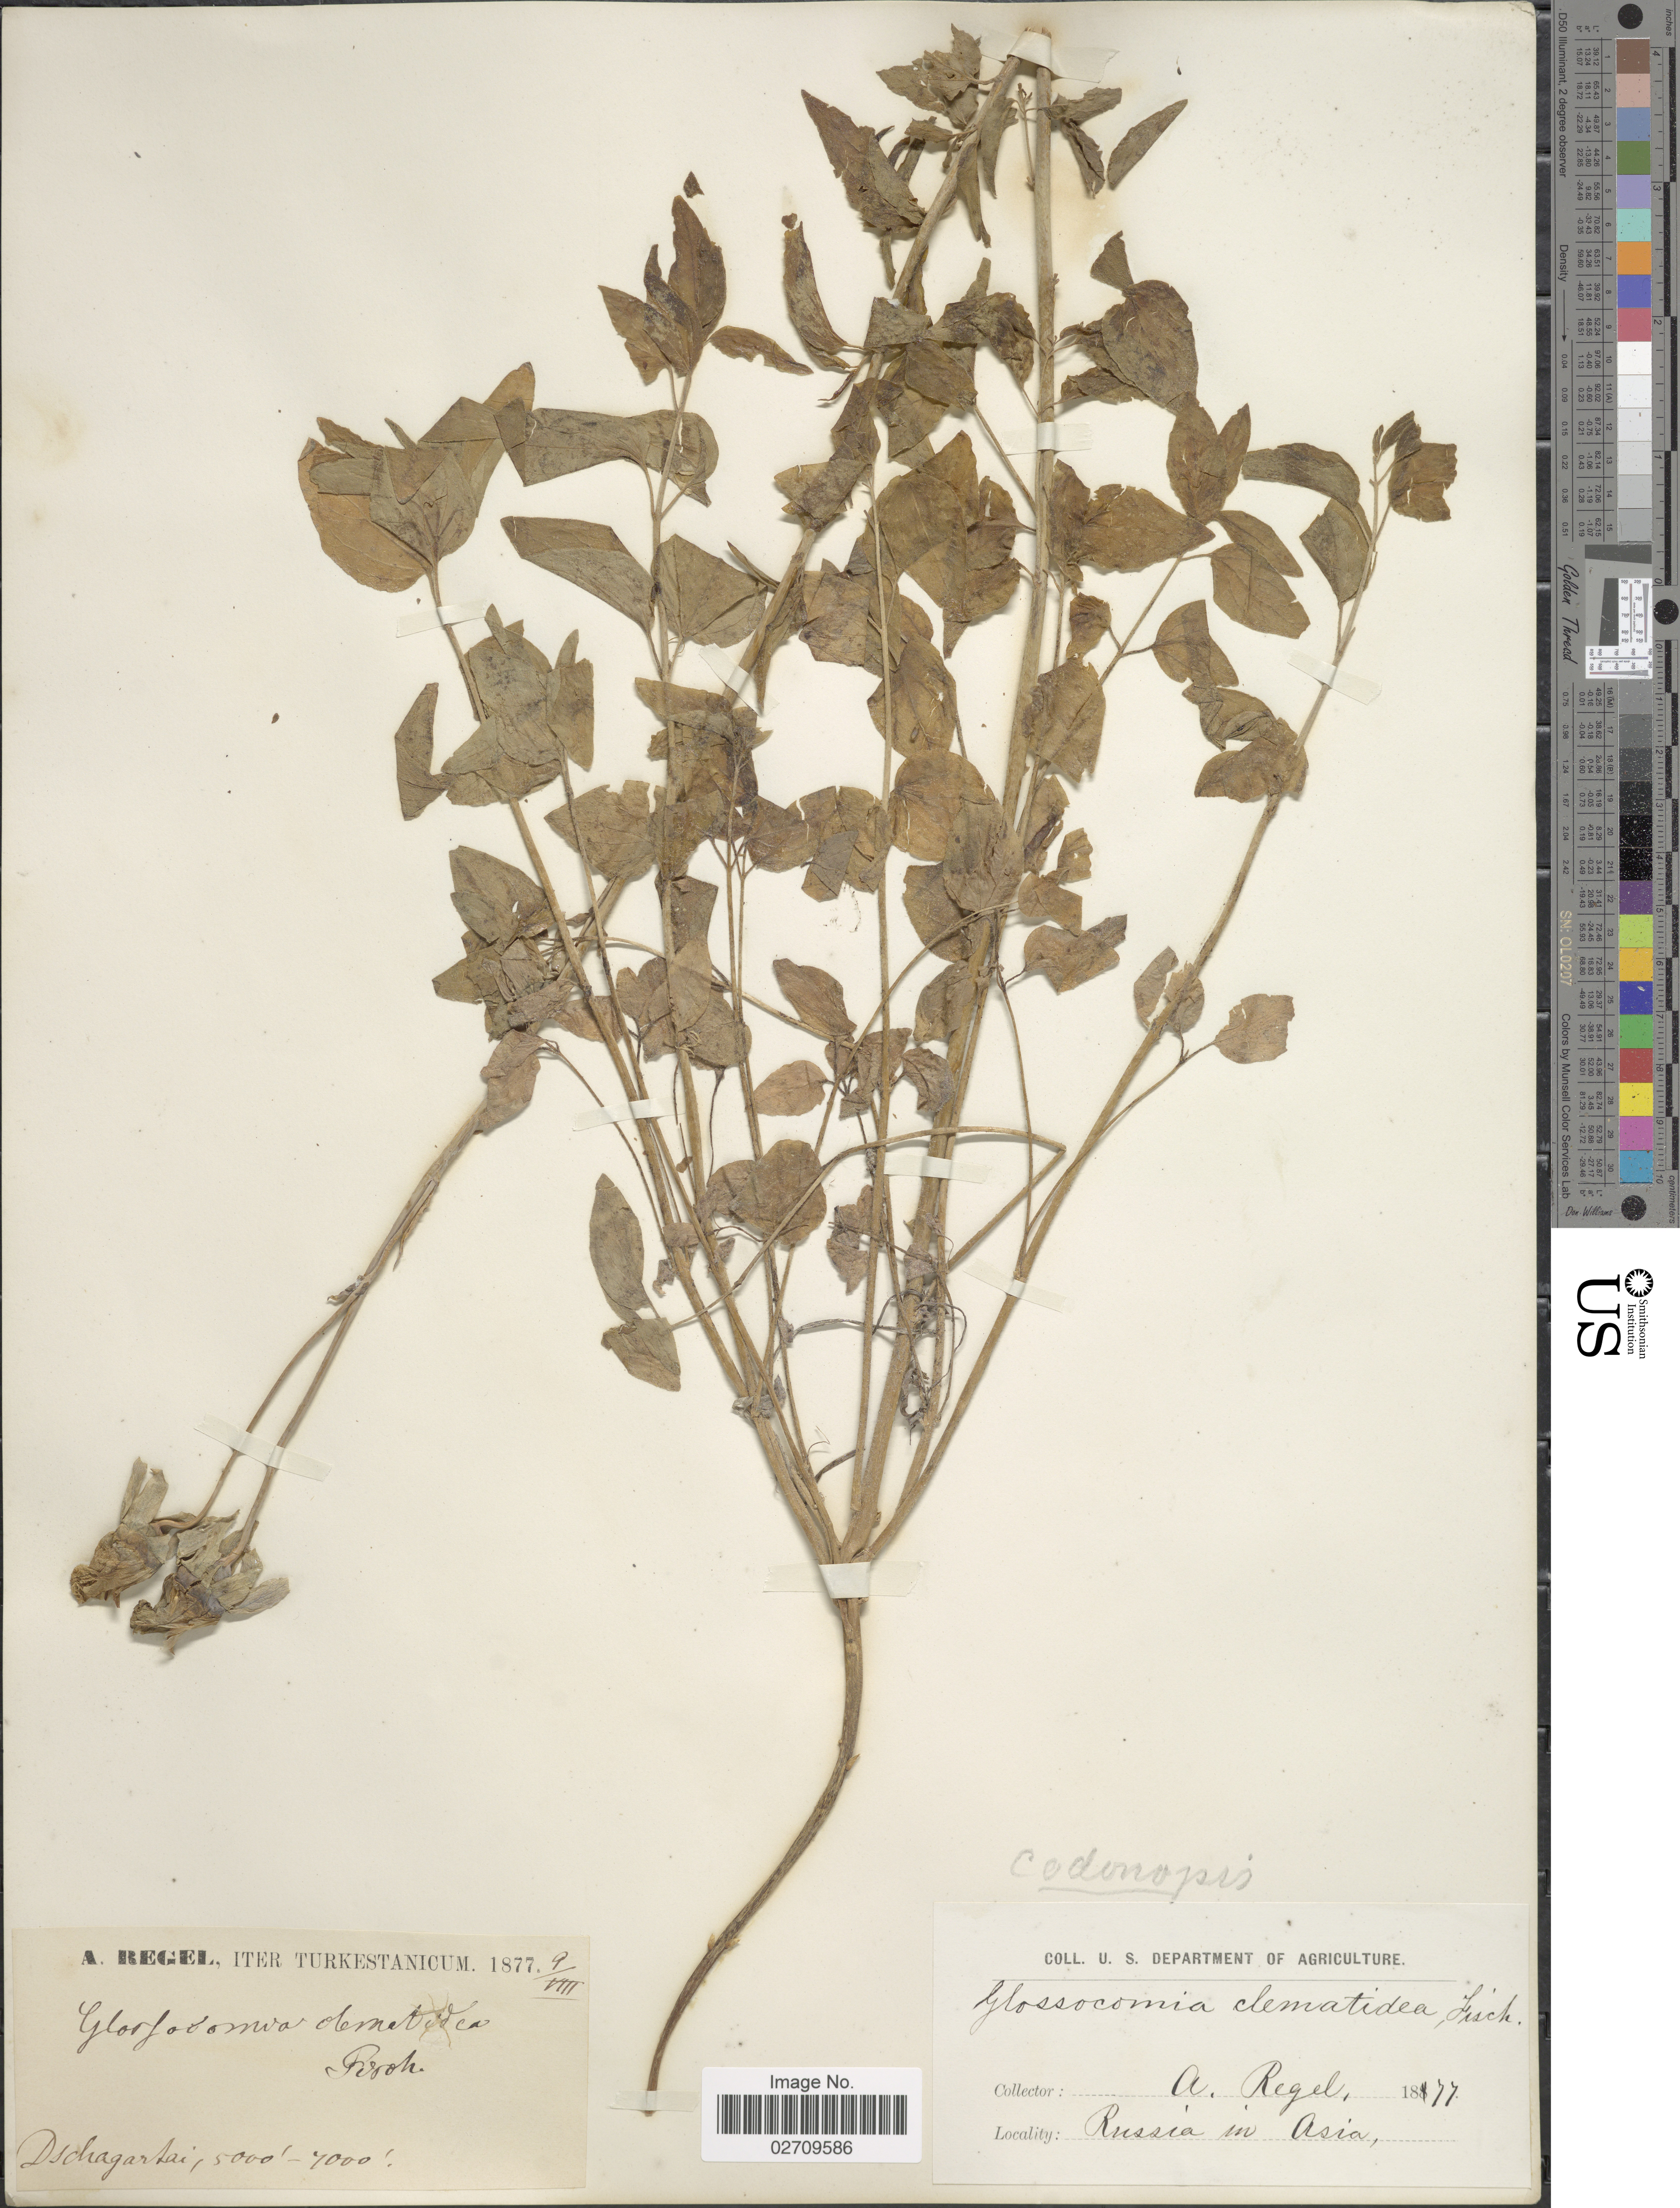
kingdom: Plantae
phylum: Tracheophyta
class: Magnoliopsida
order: Asterales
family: Campanulaceae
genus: Codonopsis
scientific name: Codonopsis clematidea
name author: (Schrenk) C.B. Clarke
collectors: A. Regel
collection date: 1877-08-09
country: Kazakhstan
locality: Iter Turkestanicum, Russia in Asia, Dschagartai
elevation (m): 1524